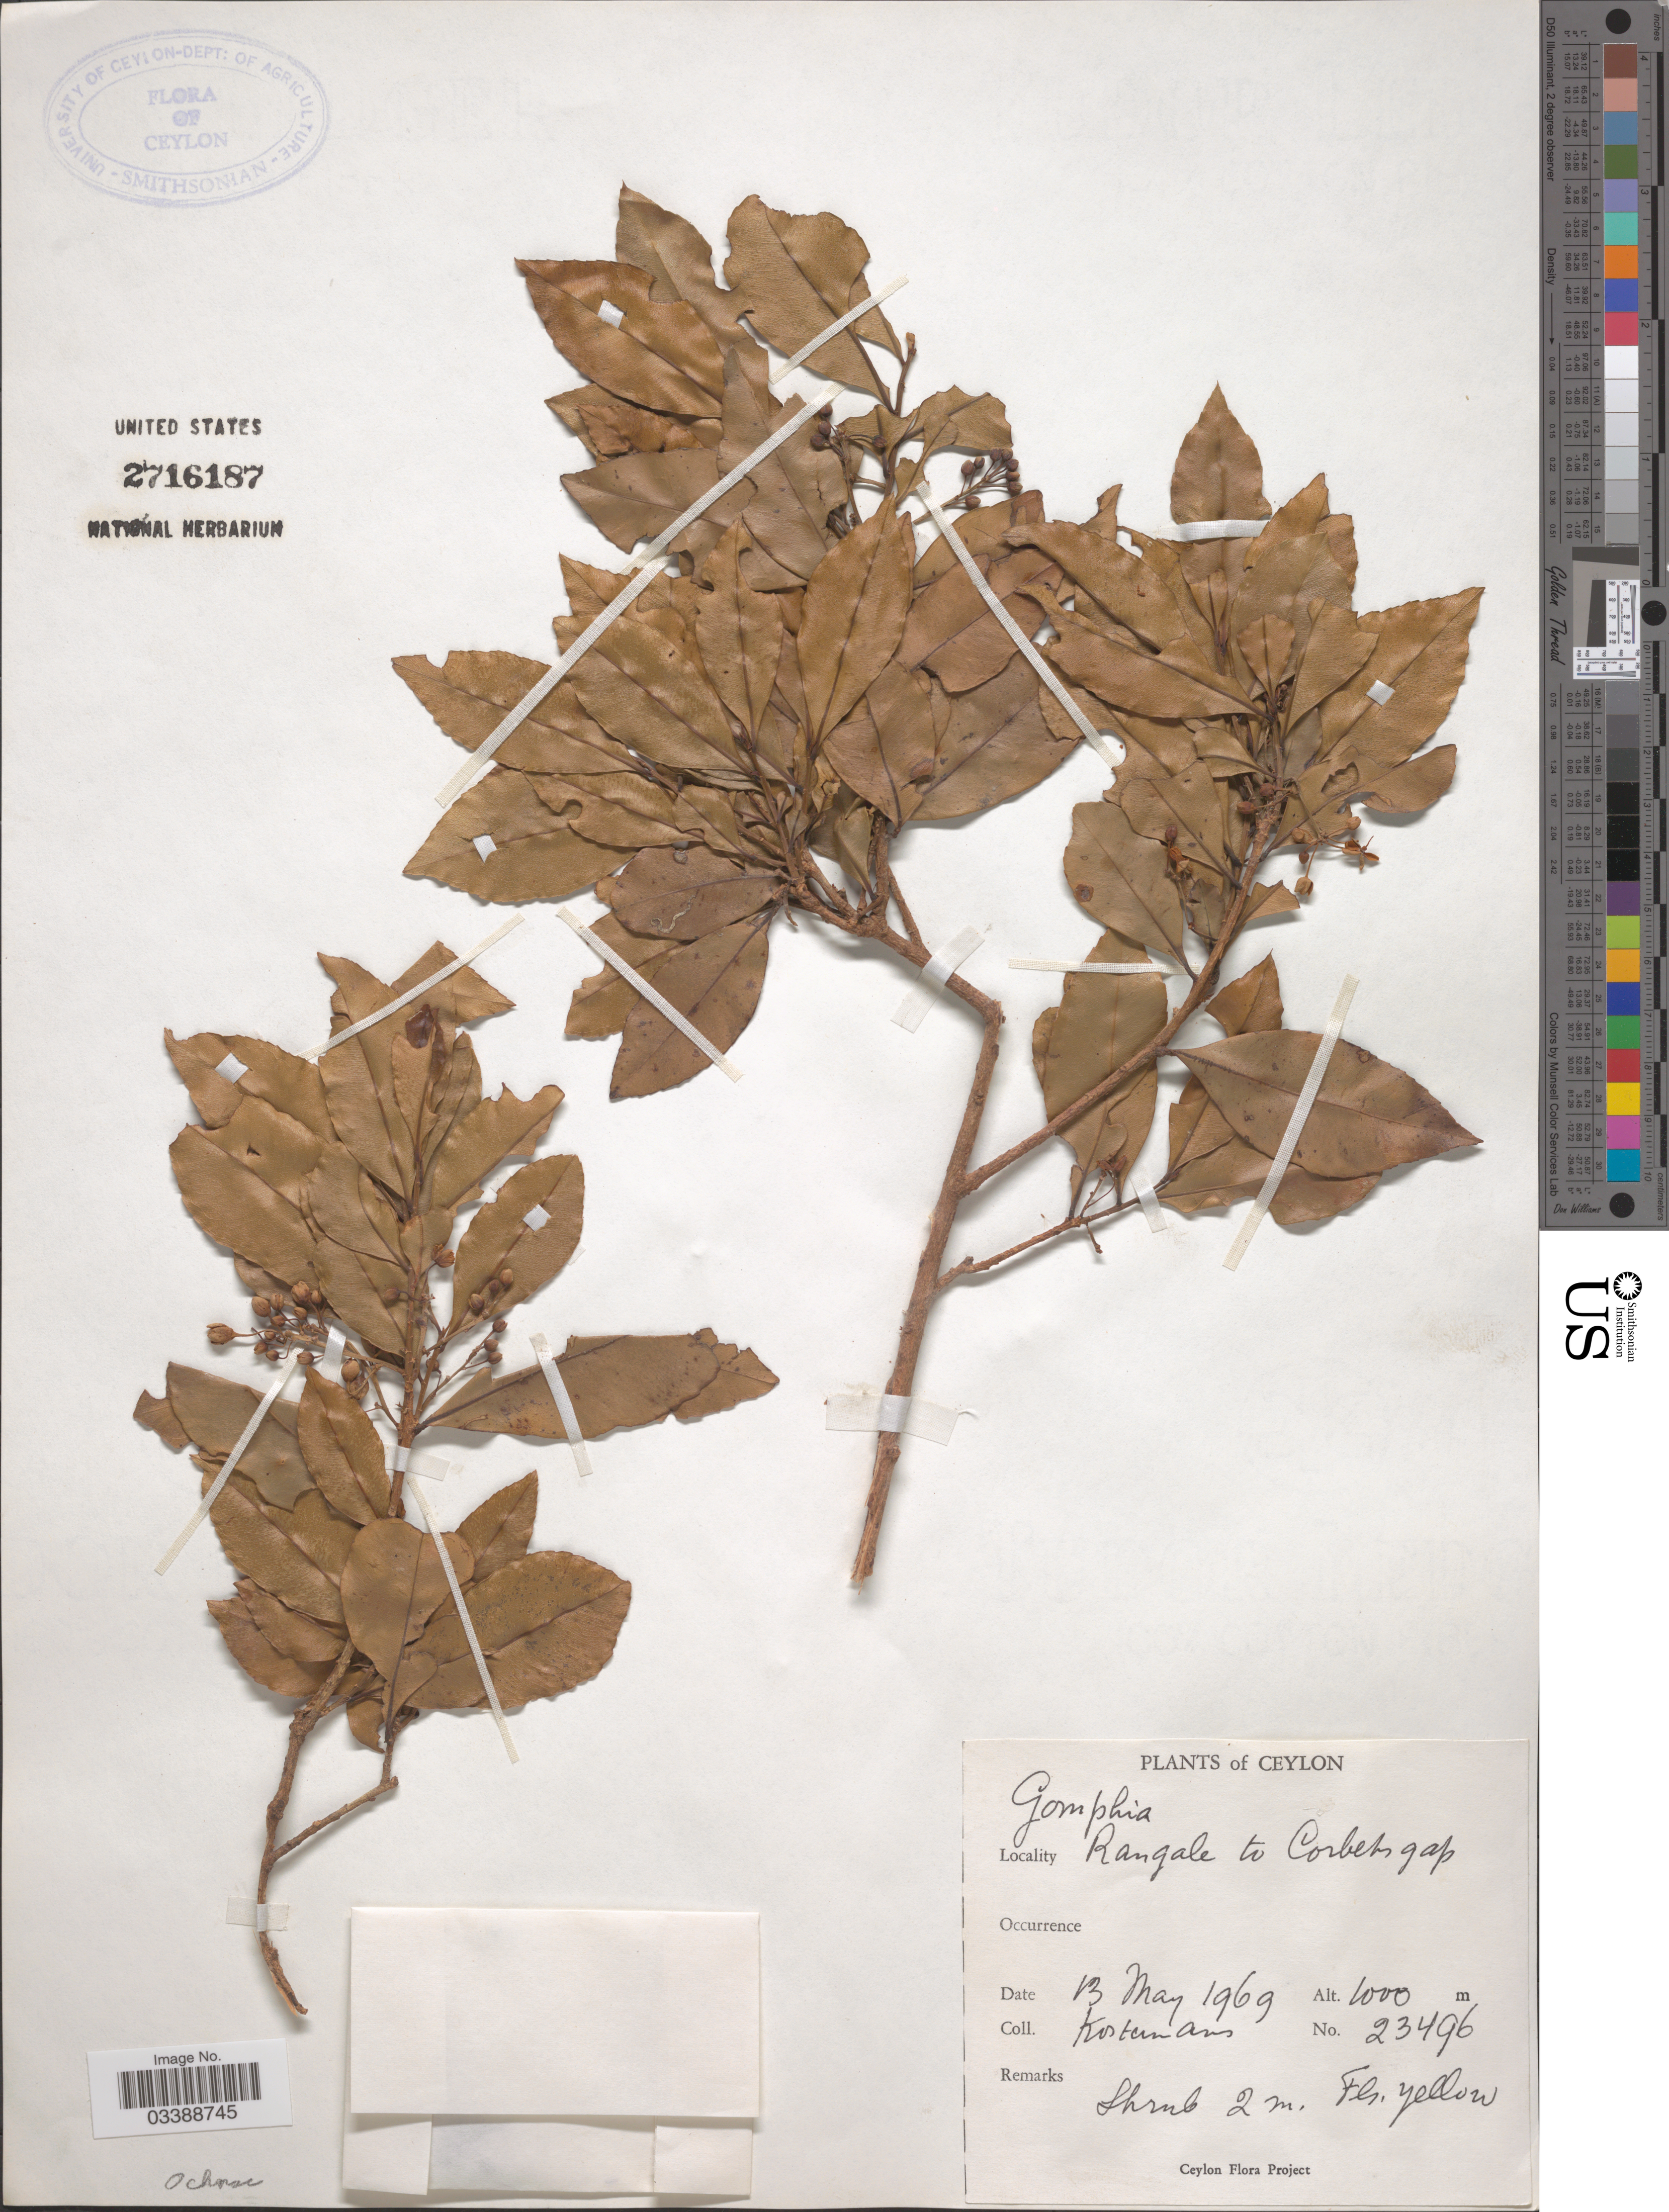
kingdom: Plantae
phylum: Tracheophyta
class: Magnoliopsida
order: Malpighiales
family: Ochnaceae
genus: Ouratea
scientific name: Ouratea sp.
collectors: Kostermans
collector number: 23496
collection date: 1969-05-13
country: Sri Lanka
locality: Ceylon. Rangale to Corbets gap.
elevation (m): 1000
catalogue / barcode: US 2716187